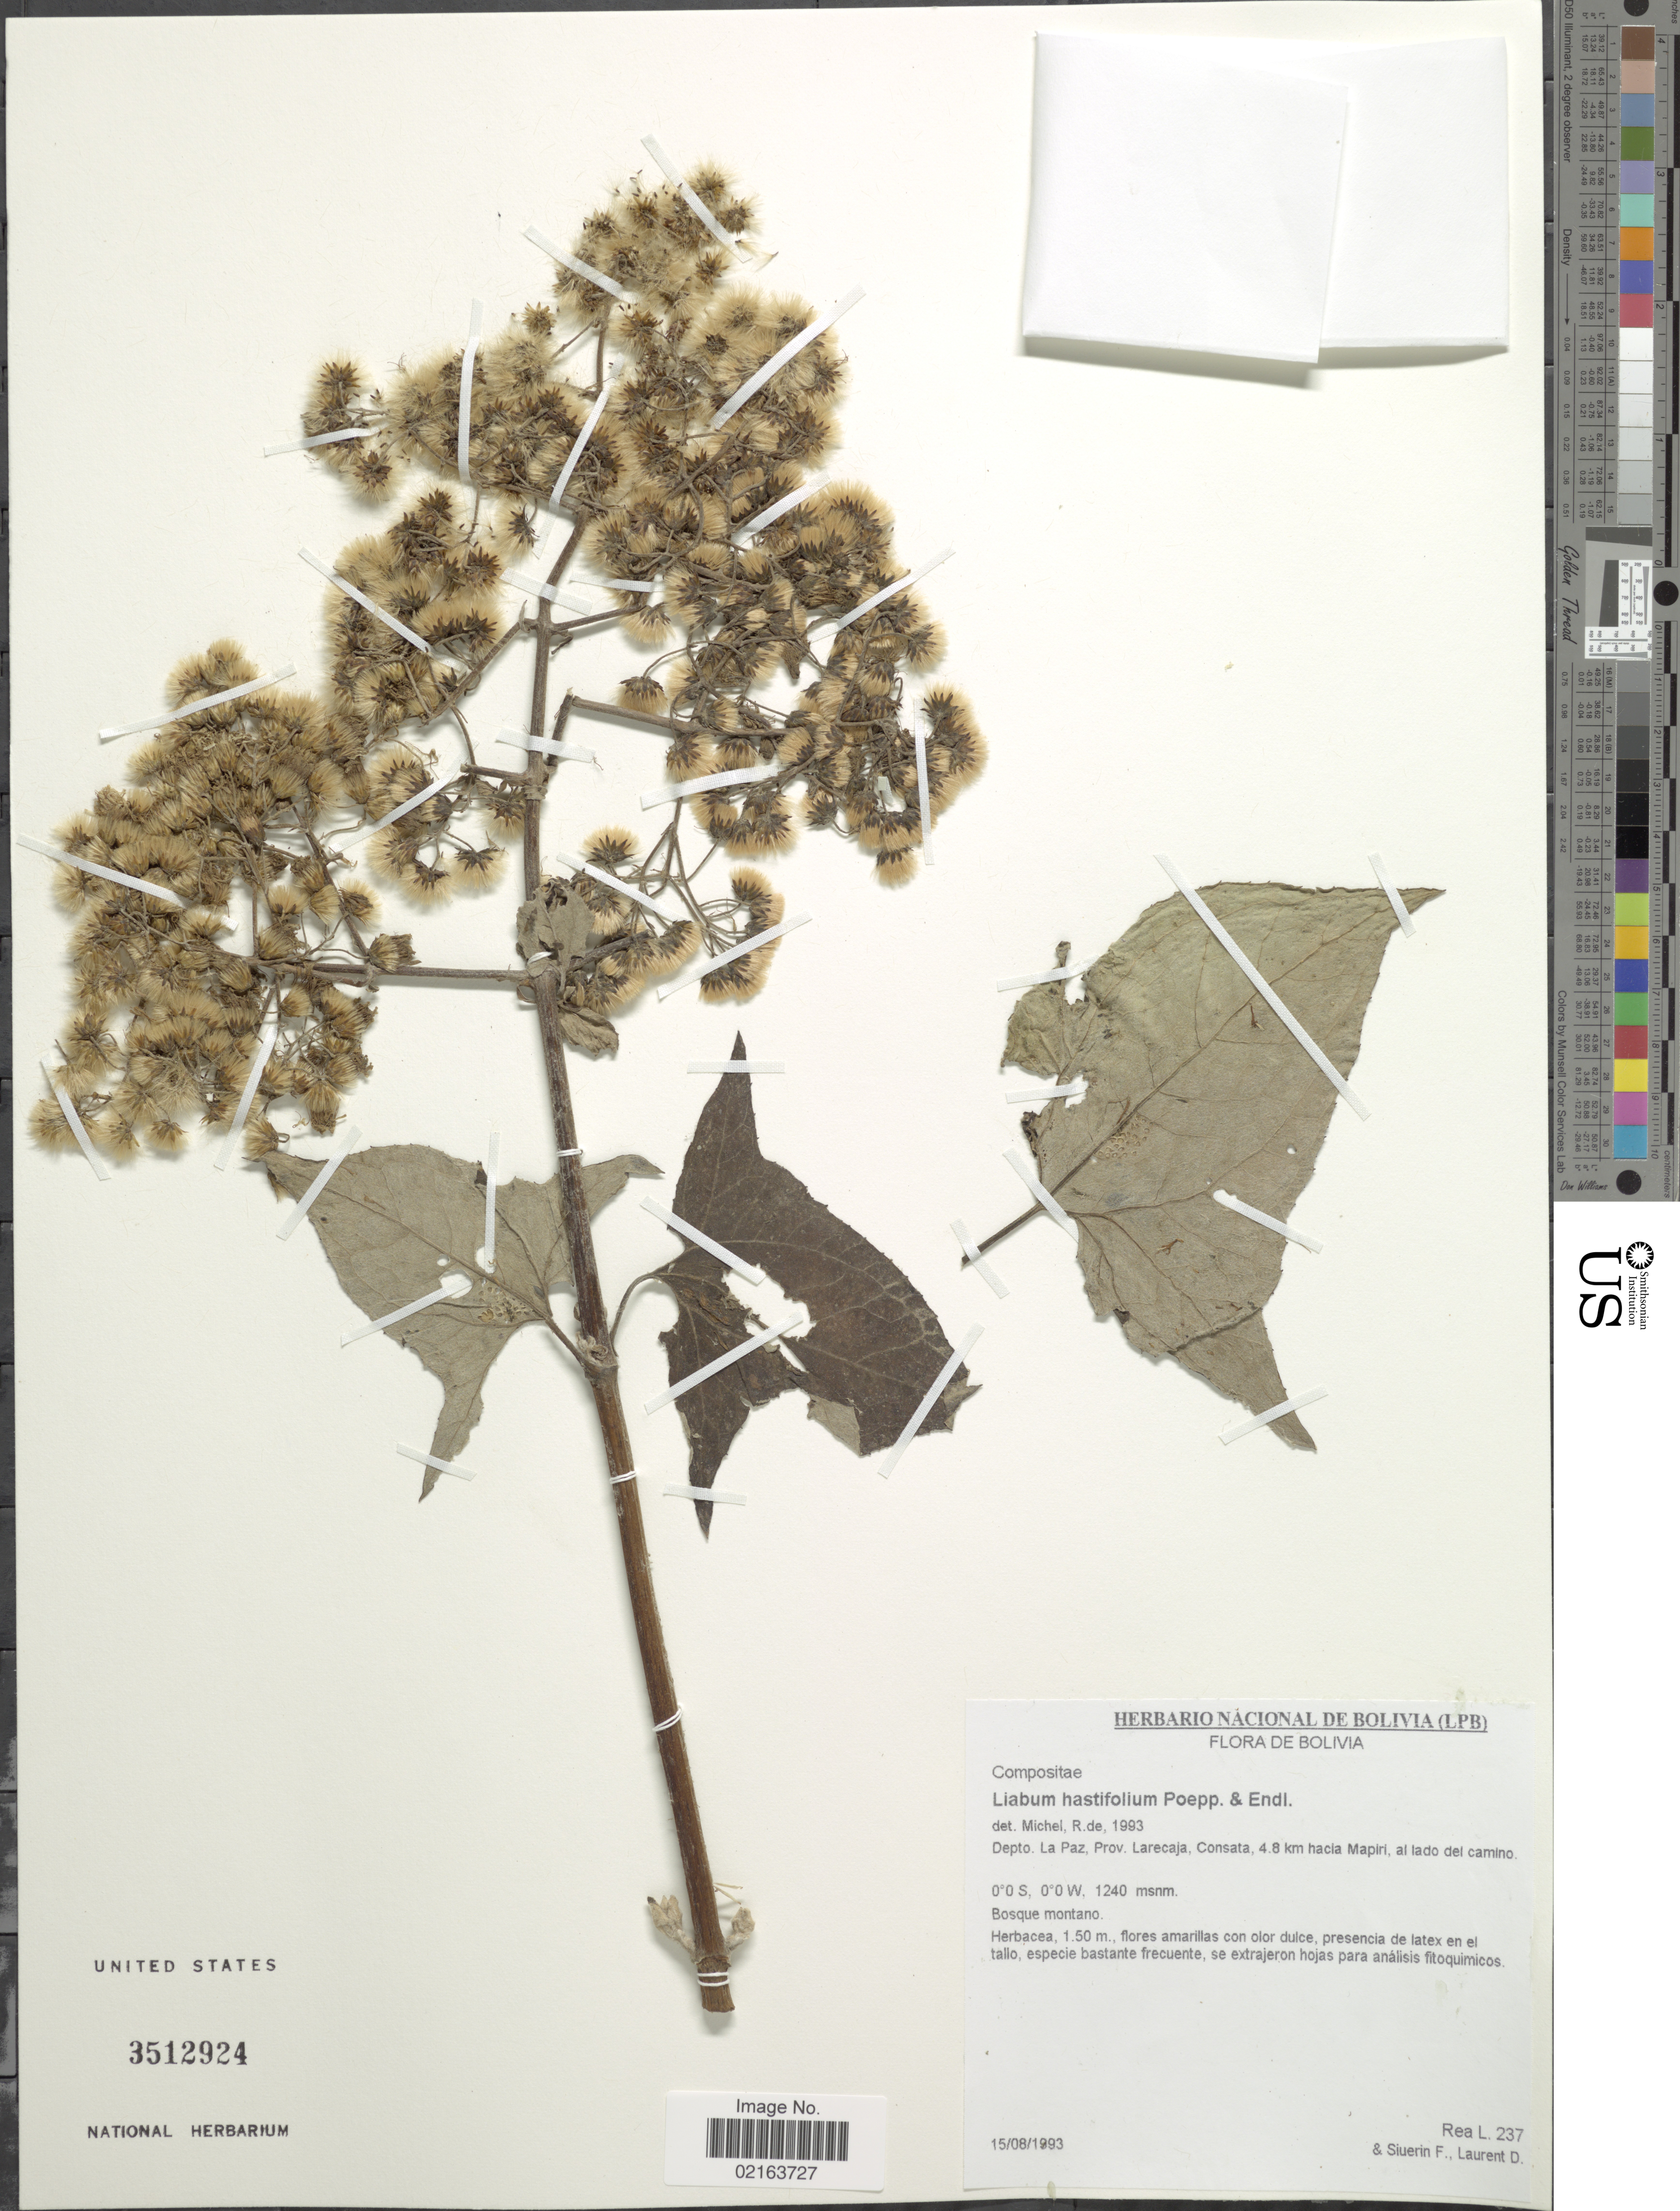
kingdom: Plantae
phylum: Tracheophyta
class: Magnoliopsida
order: Asterales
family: Asteraceae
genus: Munnozia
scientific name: Munnozia hastifolia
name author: (Poepp.) H. Rob. & Brettell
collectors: L. Rea, F. Siuerin & D. Laurent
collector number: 237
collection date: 1993-08-15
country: Bolivia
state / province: La Paz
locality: Depto. La Paz, Prov. Larecaja, Consata, 4.8 km hacia Mapiri, al lado del camino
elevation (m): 1240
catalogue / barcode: US 3512924